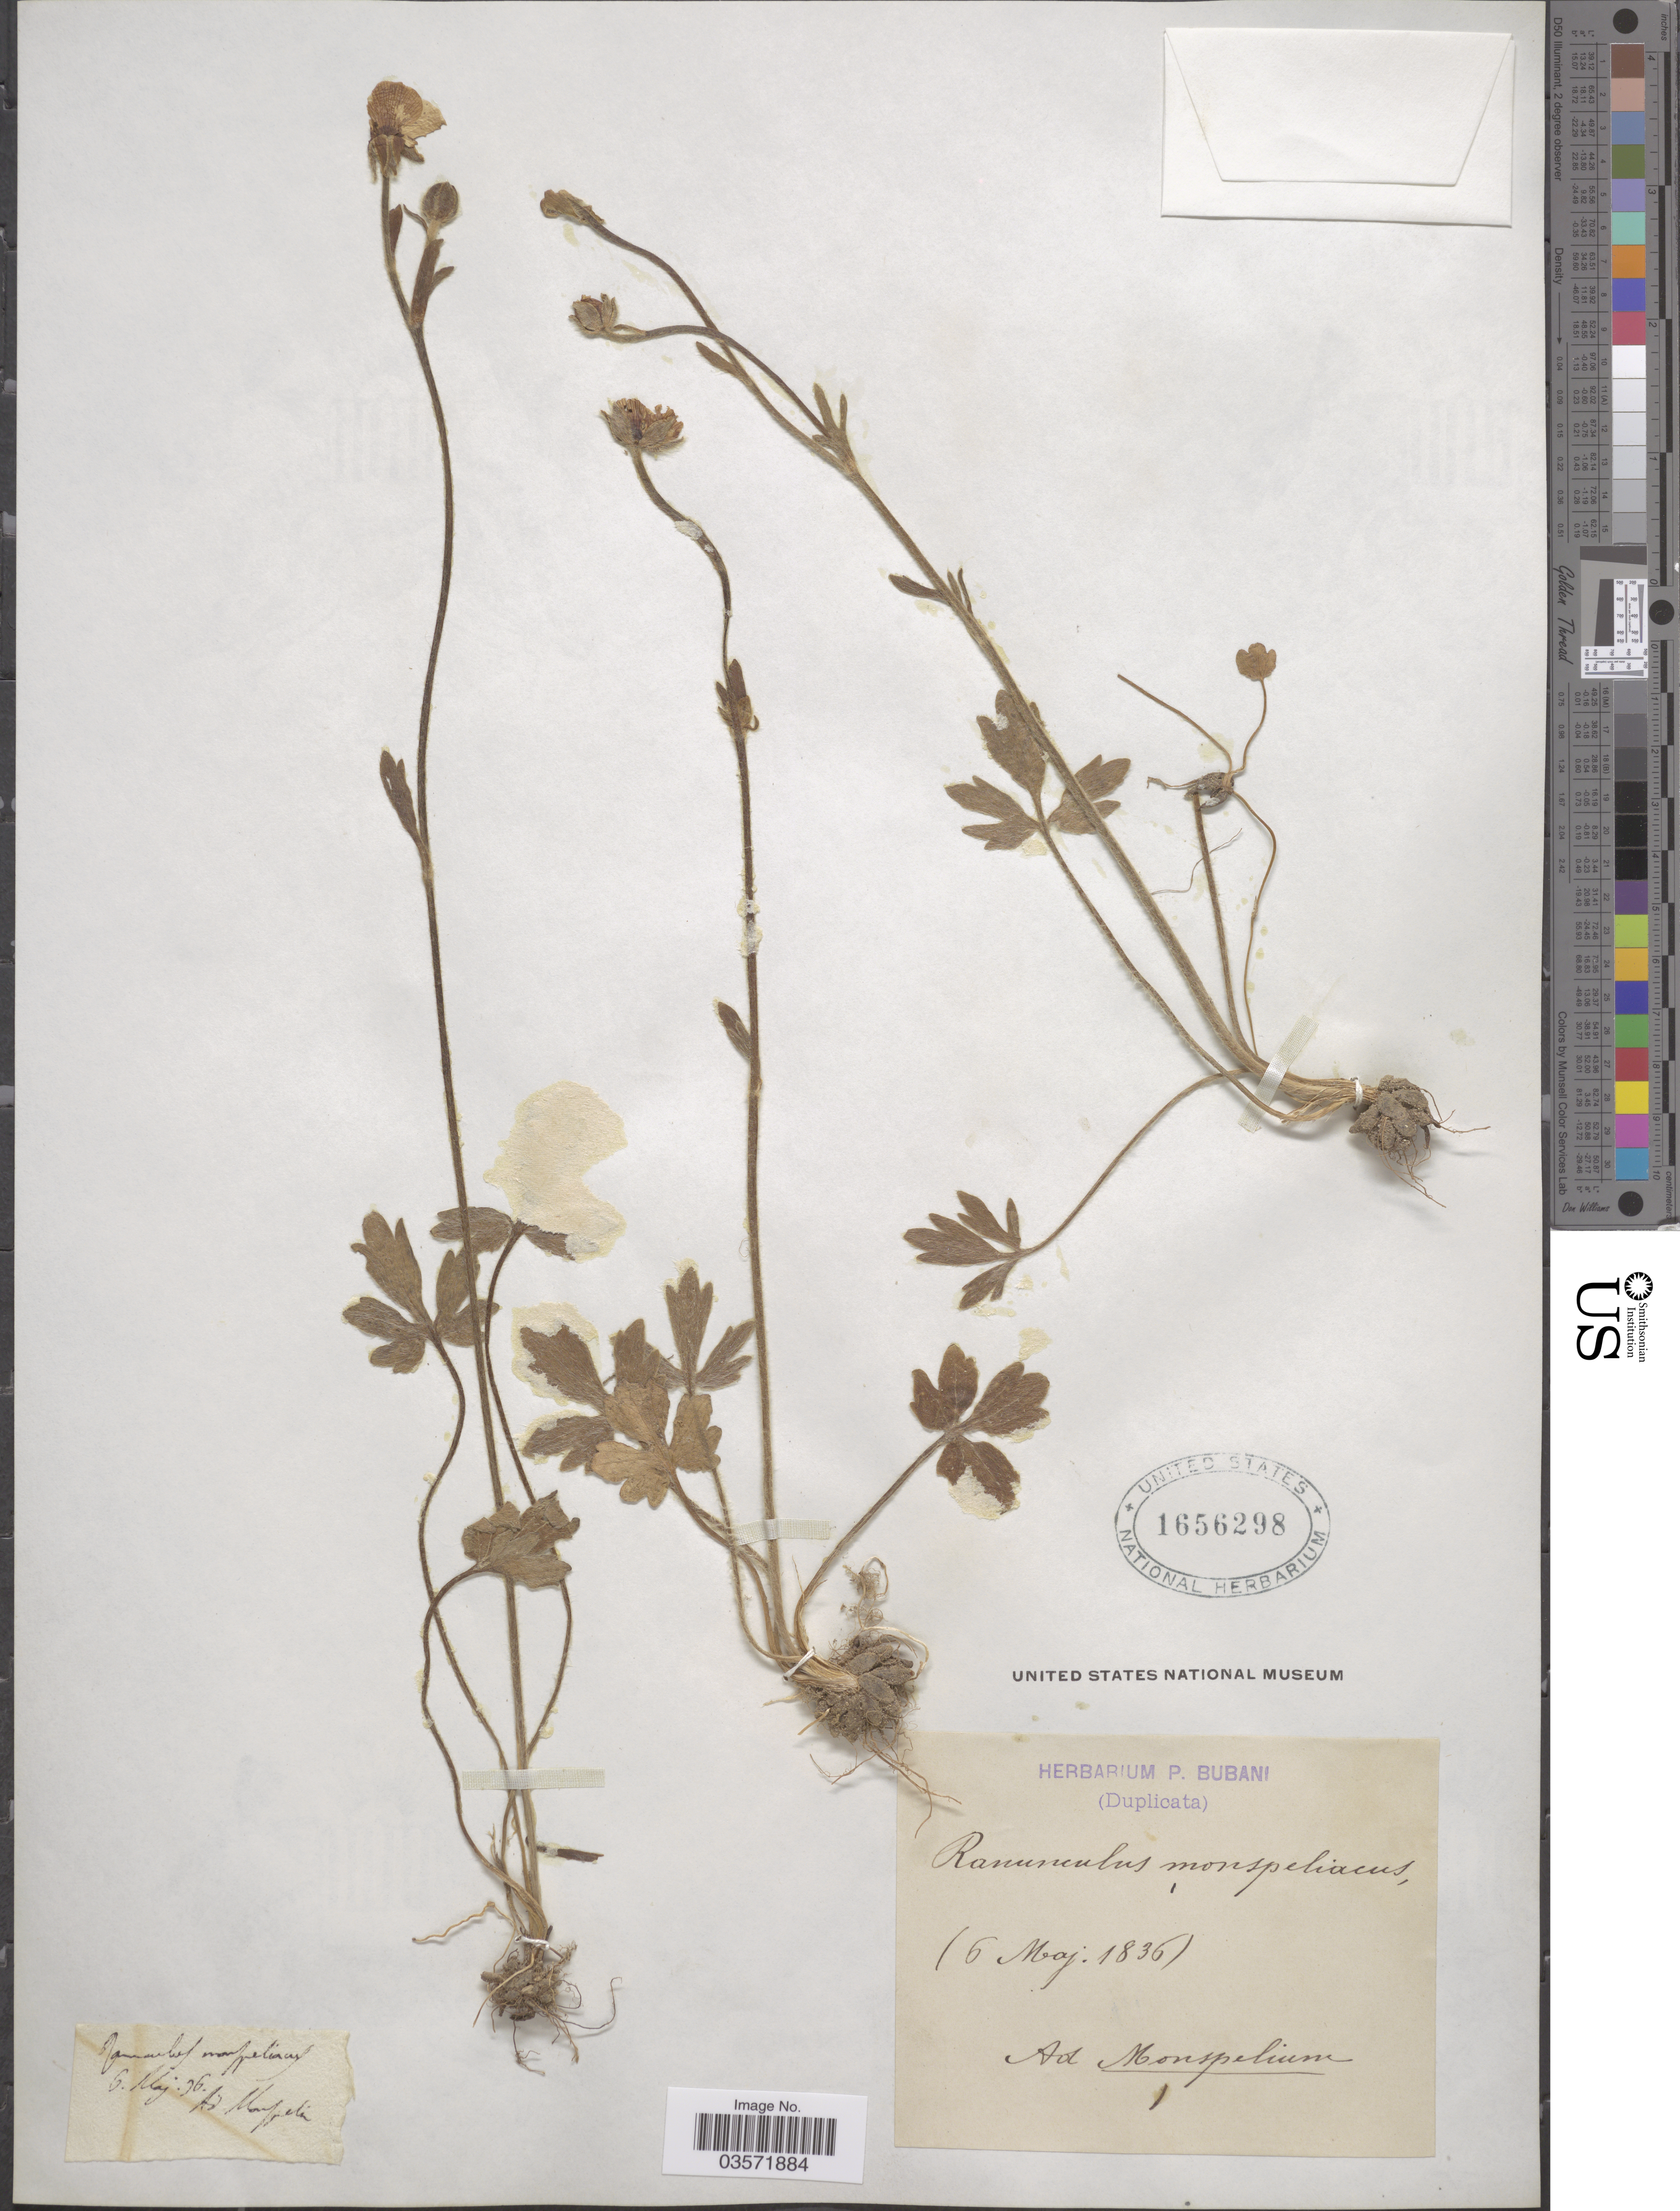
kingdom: Plantae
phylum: Tracheophyta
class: Magnoliopsida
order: Ranunculales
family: Ranunculaceae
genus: Ranunculus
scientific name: Ranunculus monspeliacus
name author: L.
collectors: ex herb. P. Bubani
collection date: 1836-05-06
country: France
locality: Ad Monspelium.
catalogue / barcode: US 1656298